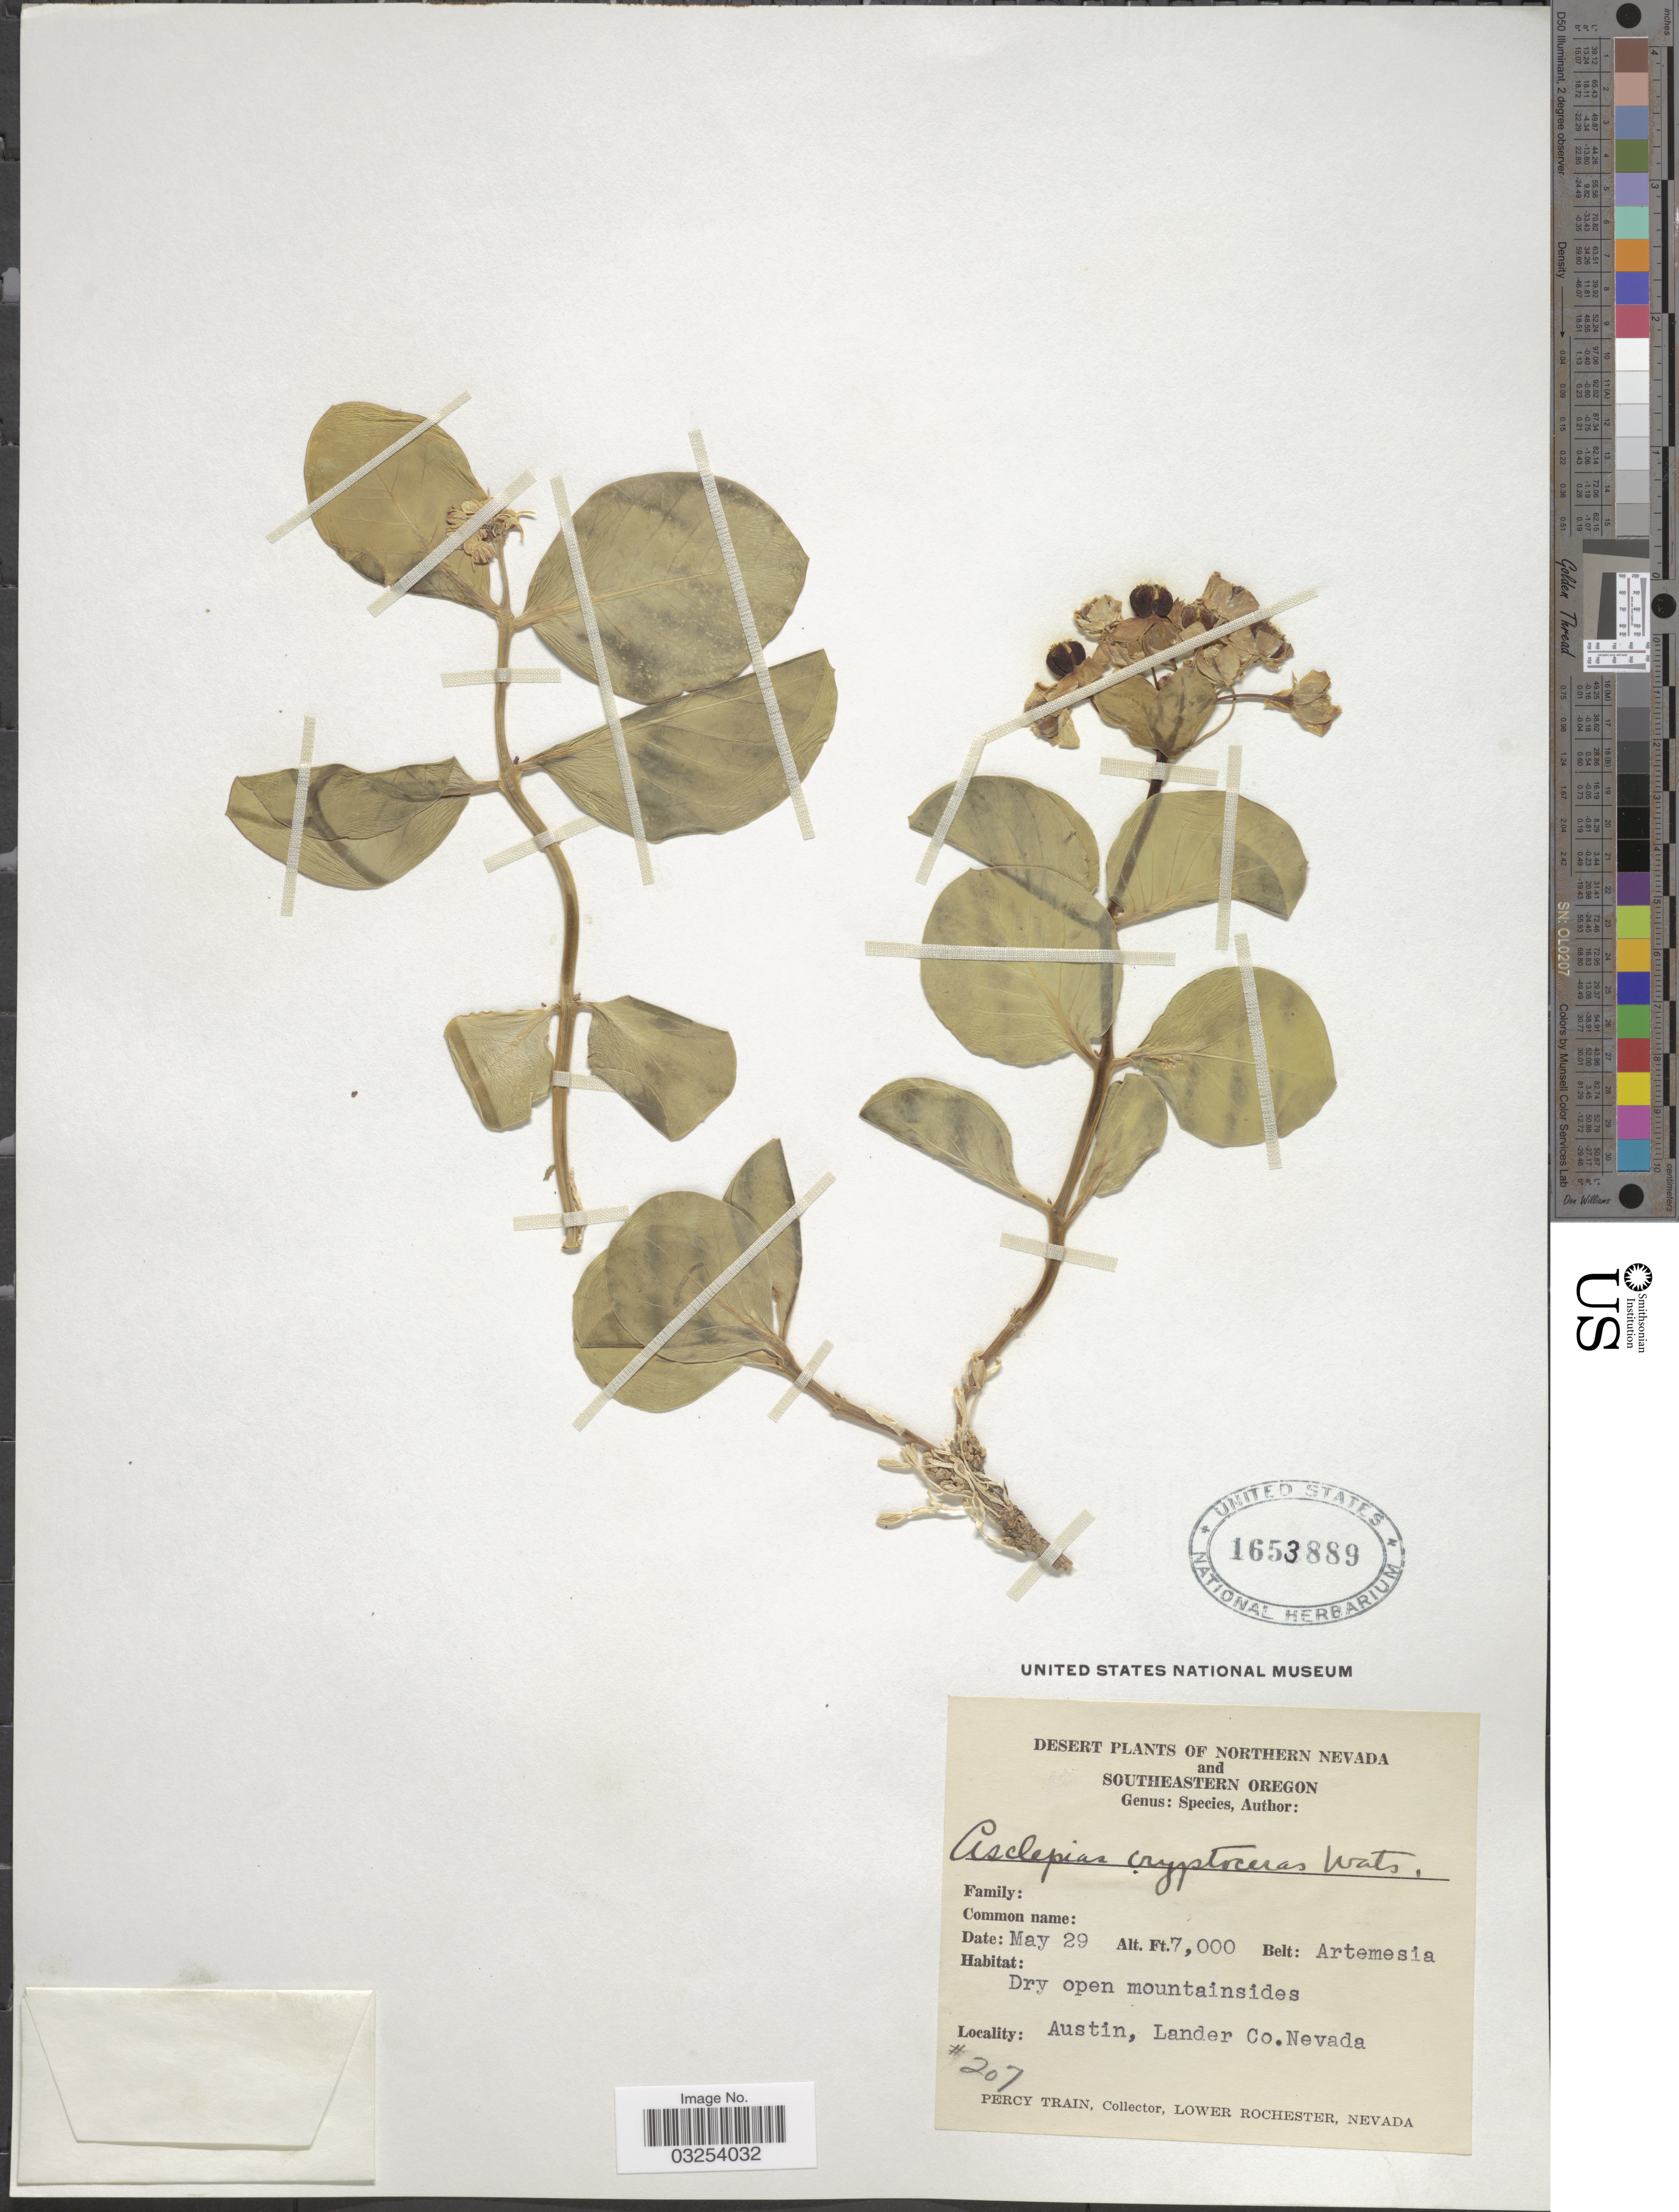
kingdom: Plantae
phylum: Tracheophyta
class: Magnoliopsida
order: Gentianales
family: Apocynaceae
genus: Asclepias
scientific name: Asclepias cryptoceras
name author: S. Watson in C. King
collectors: P. Train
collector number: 207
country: United States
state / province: Nevada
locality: Desert Plants of Northern Nevada. Austin, Lander Co.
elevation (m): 2134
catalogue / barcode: US 1653889